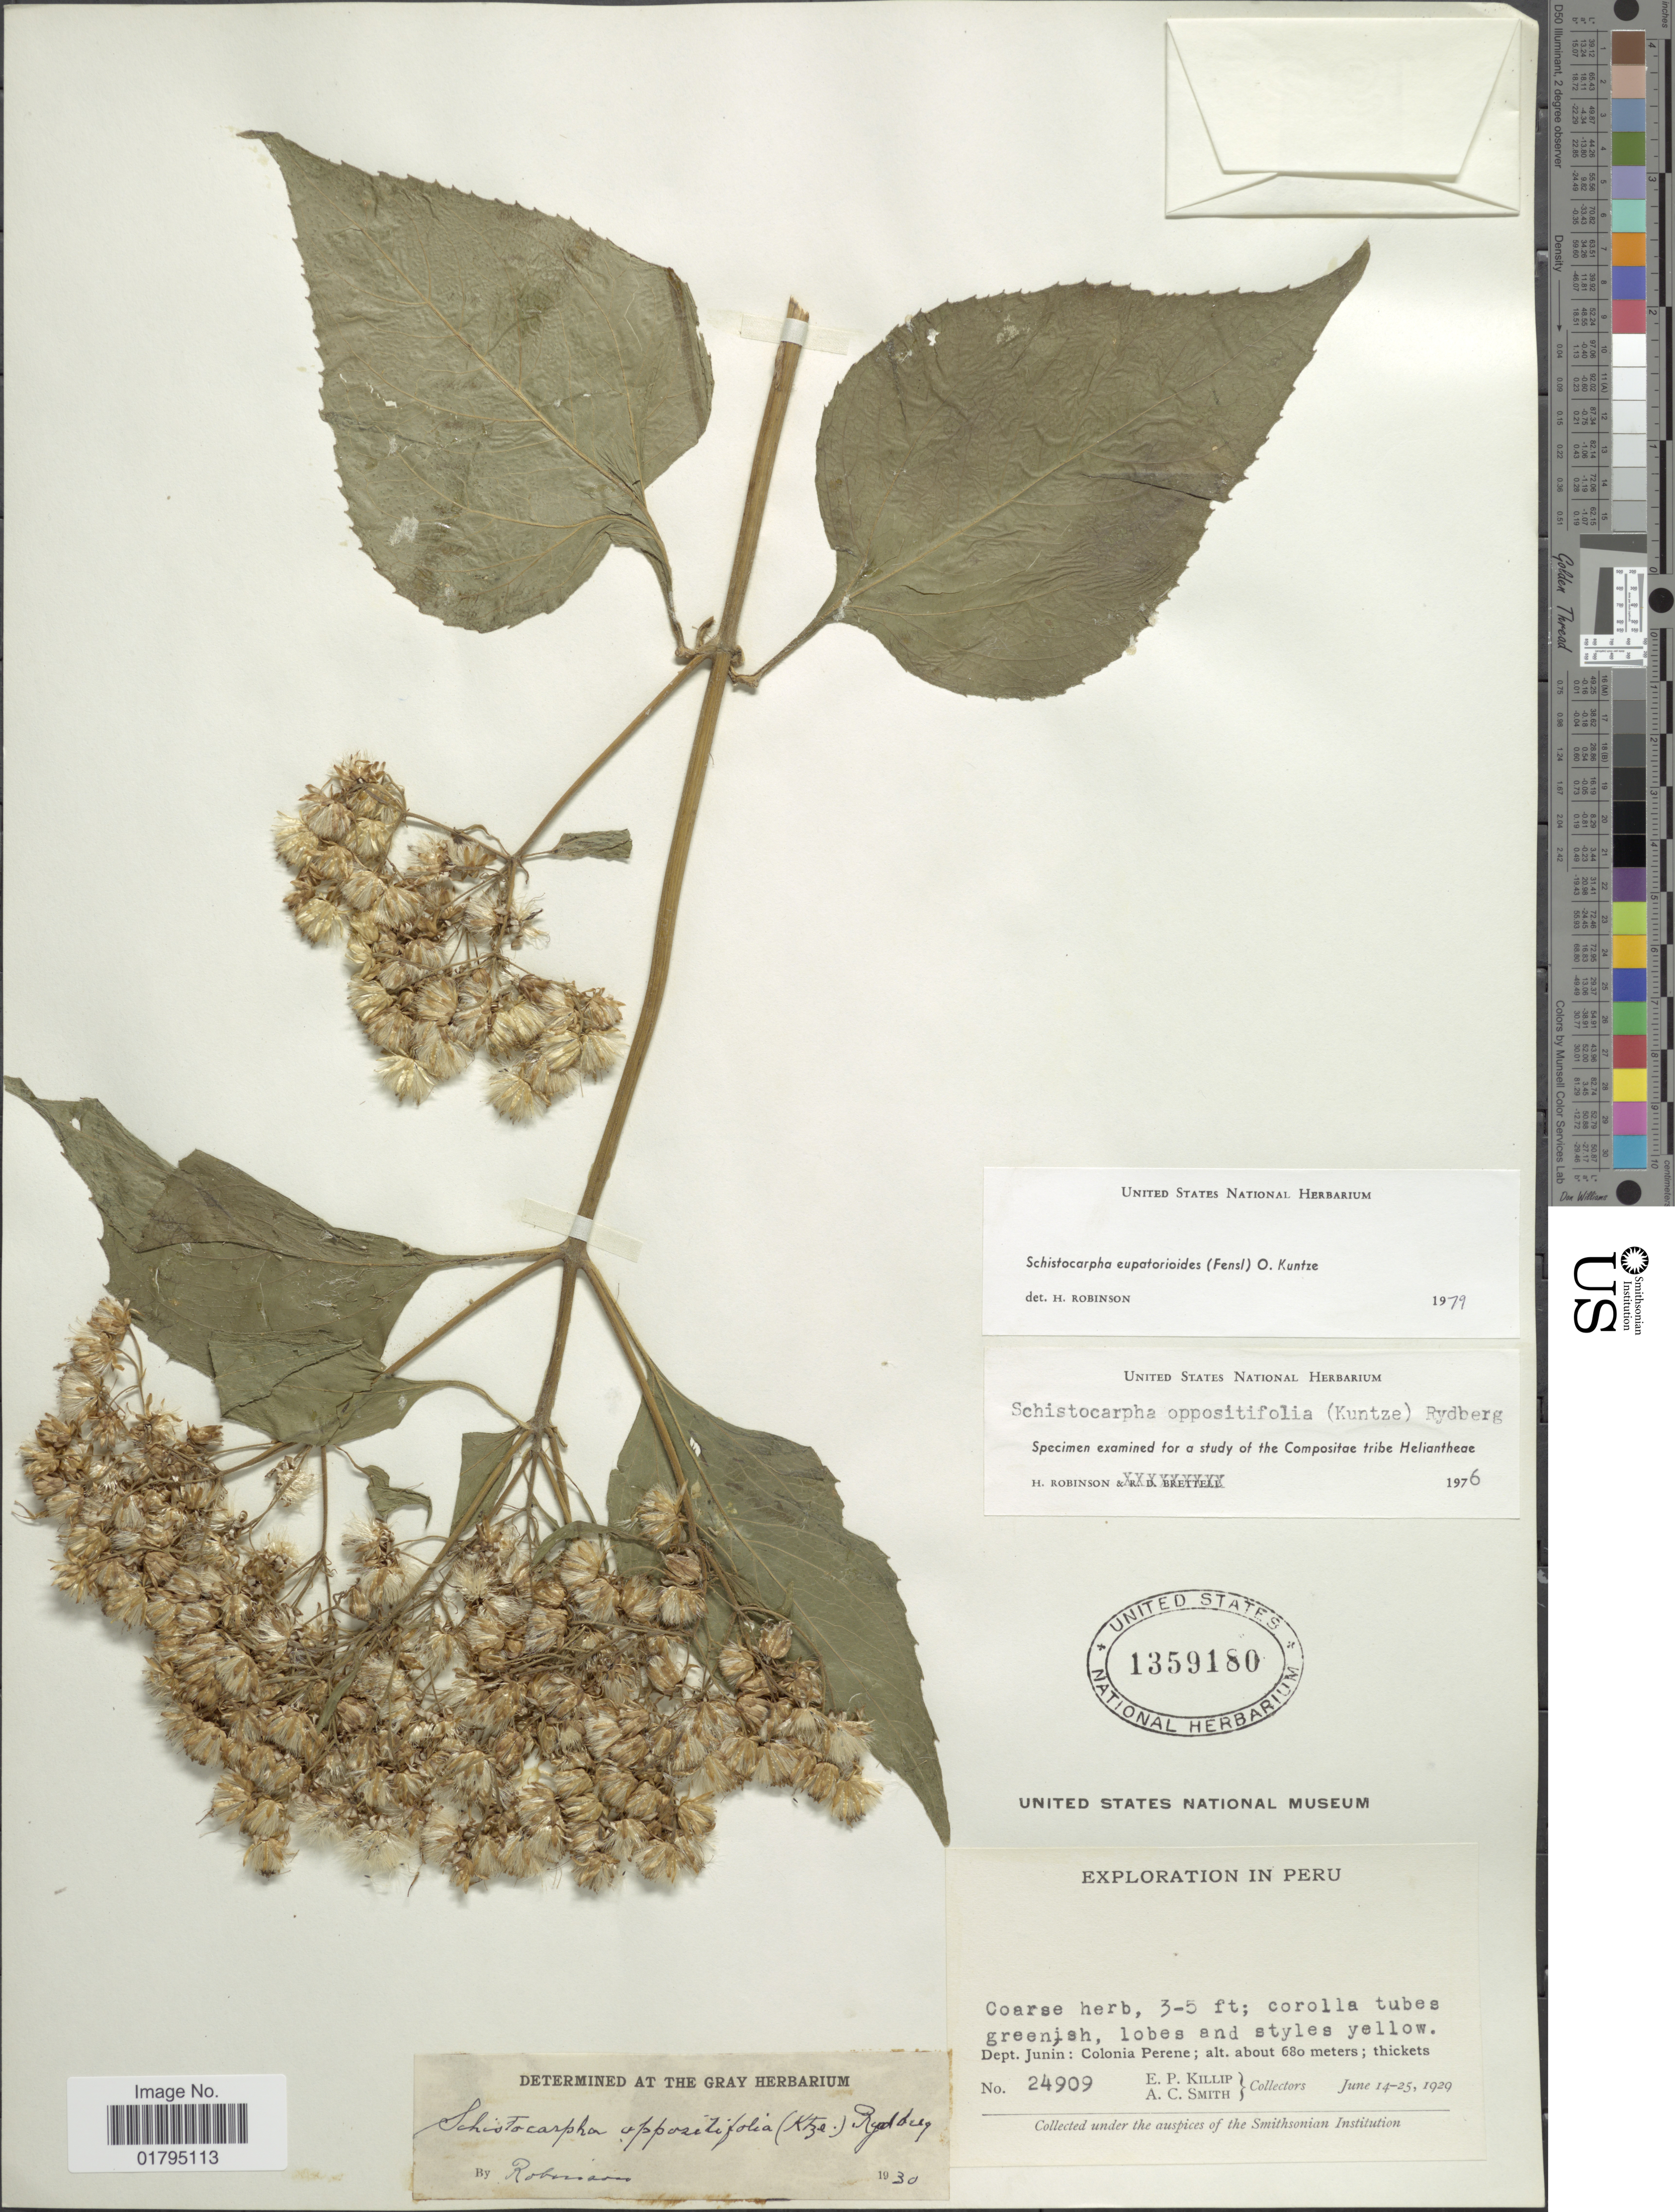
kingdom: Plantae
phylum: Tracheophyta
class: Magnoliopsida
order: Asterales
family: Asteraceae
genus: Schistocarpha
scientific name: Schistocarpha eupatorioides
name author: (Fenzl) Kuntze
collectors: E. P. Killip & A. C. Smith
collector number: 24909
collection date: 1929-06-14/1929-06-25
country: Peru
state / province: Junín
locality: Dept. Junin: Colonia Perene.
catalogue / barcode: US 1359180